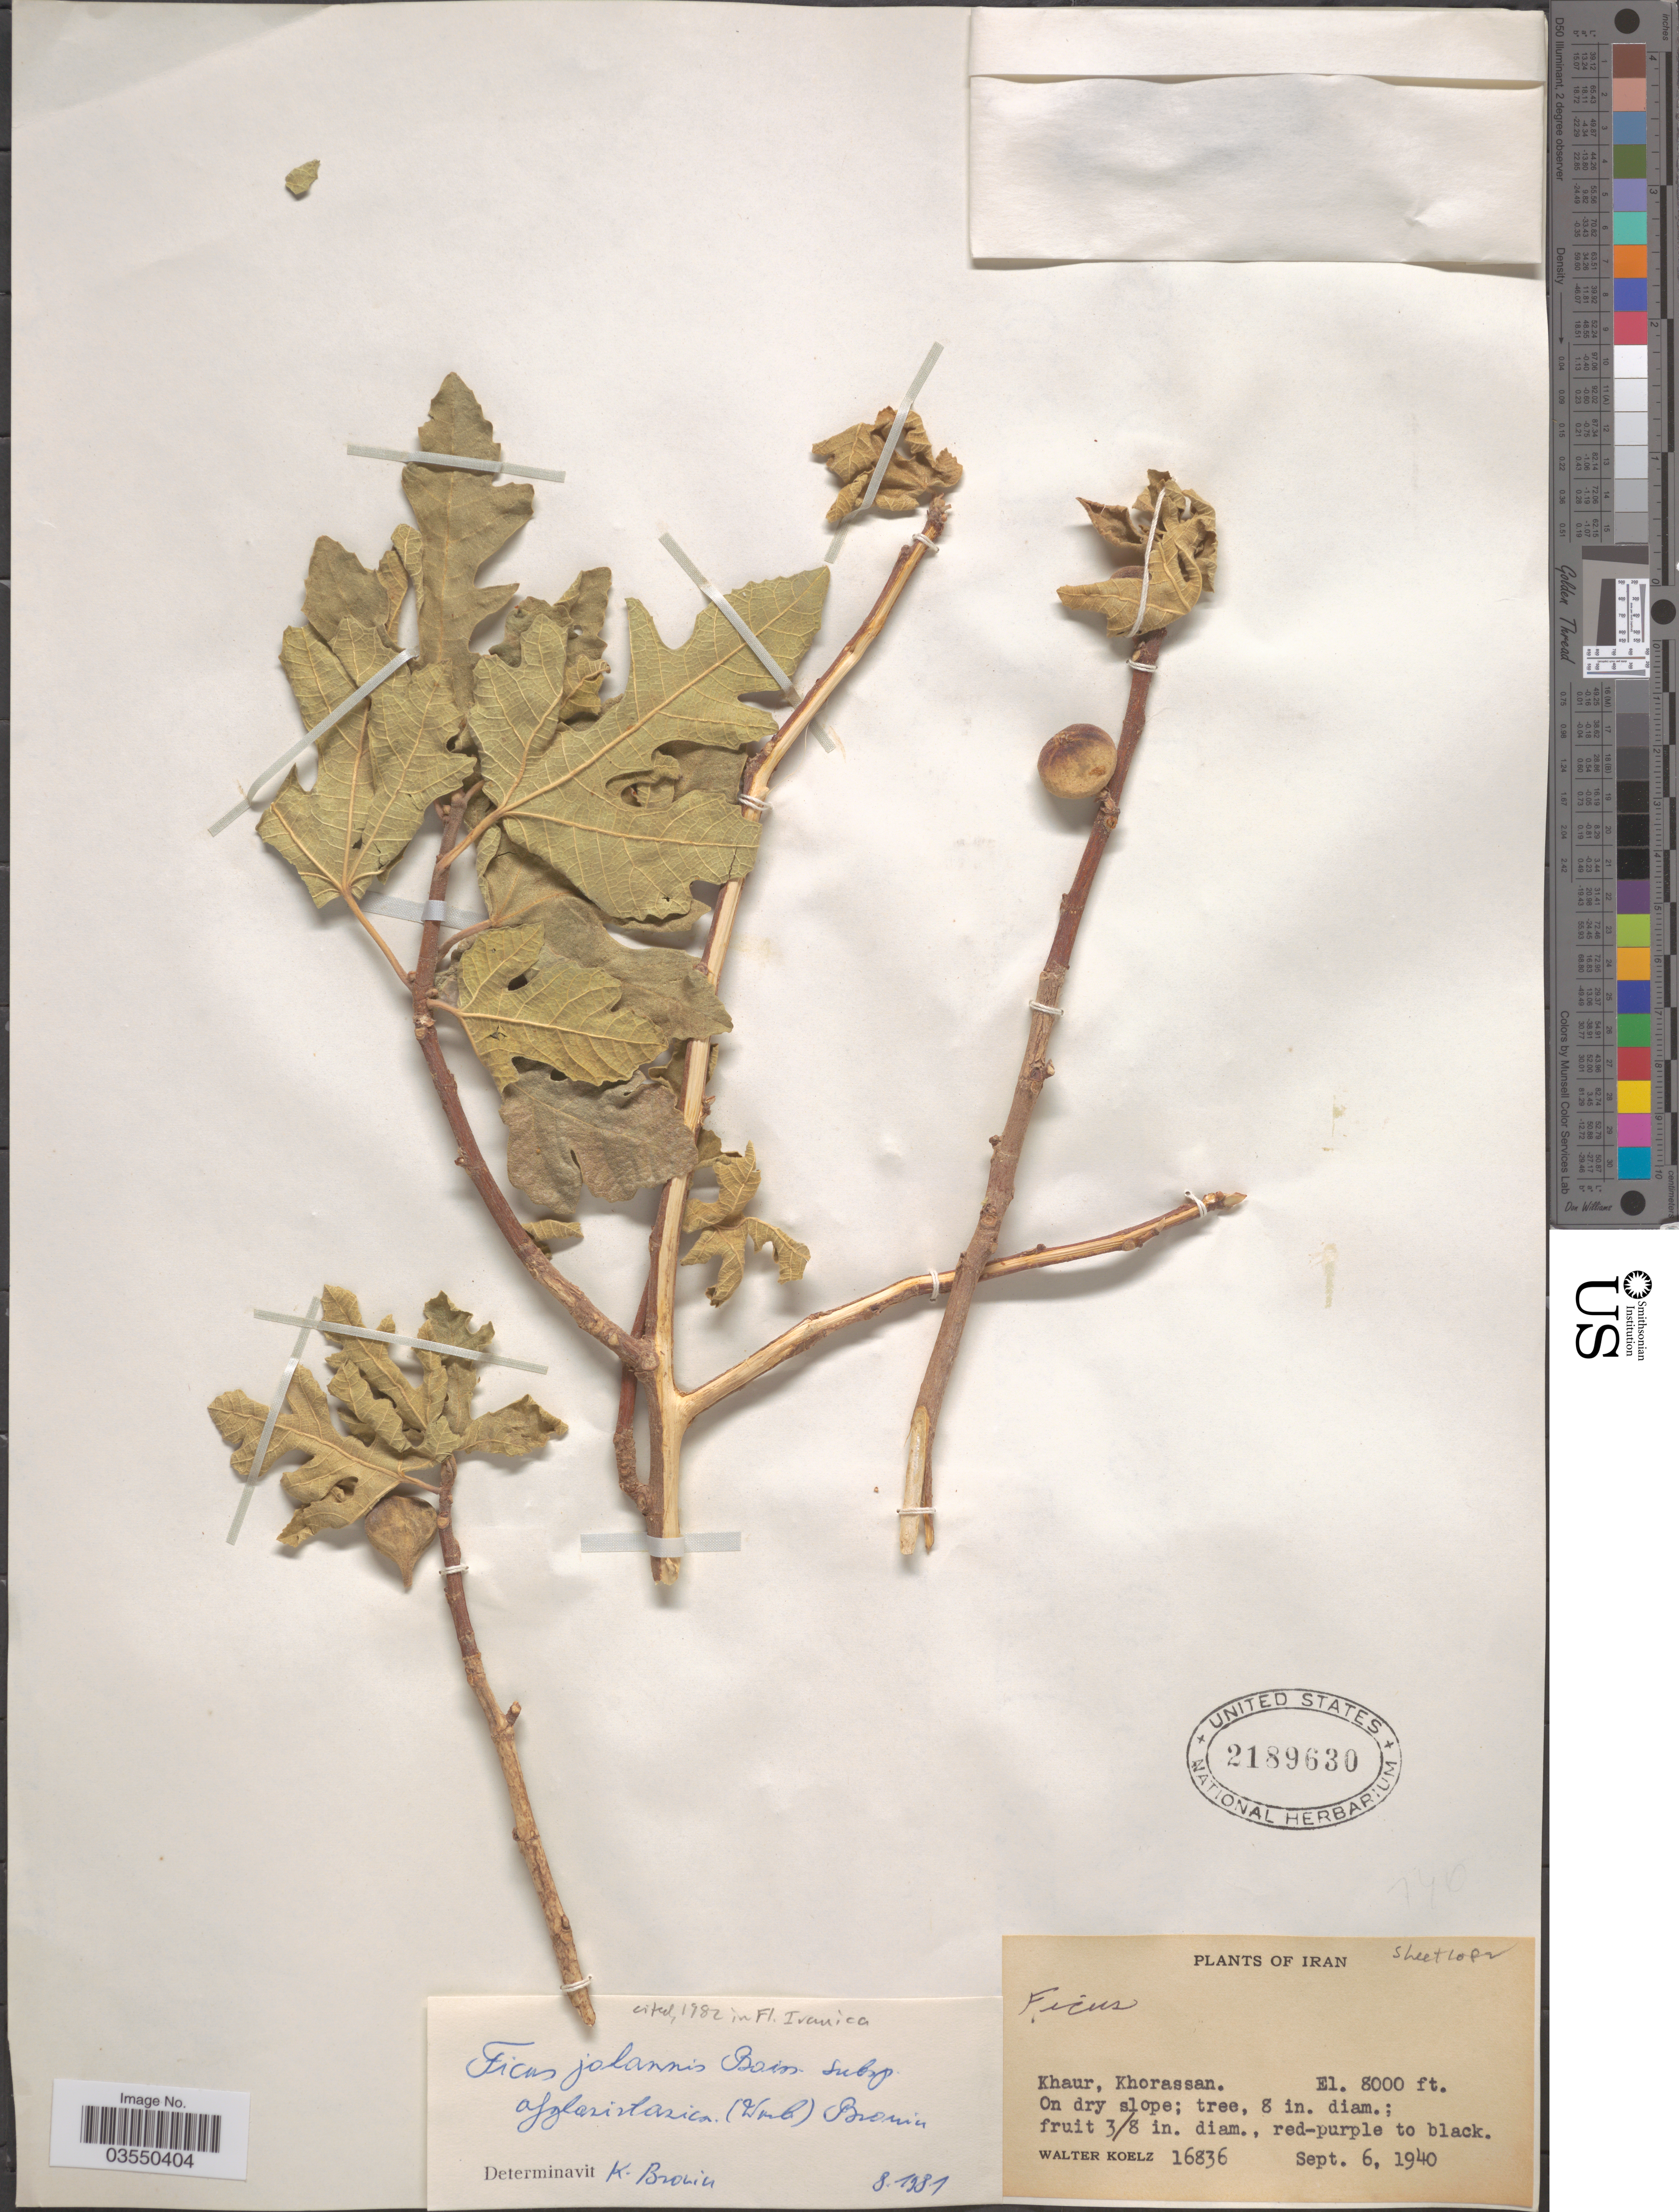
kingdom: Plantae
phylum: Tracheophyta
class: Magnoliopsida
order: Rosales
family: Moraceae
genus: Ficus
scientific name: Ficus johannis subsp. afghanistanica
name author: (Warb.) Browicz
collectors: W. N. Koelz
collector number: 16836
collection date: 1940-09-06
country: Iran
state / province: Khorasan [obsolete]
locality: Khaur.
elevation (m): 2438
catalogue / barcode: US 2189630